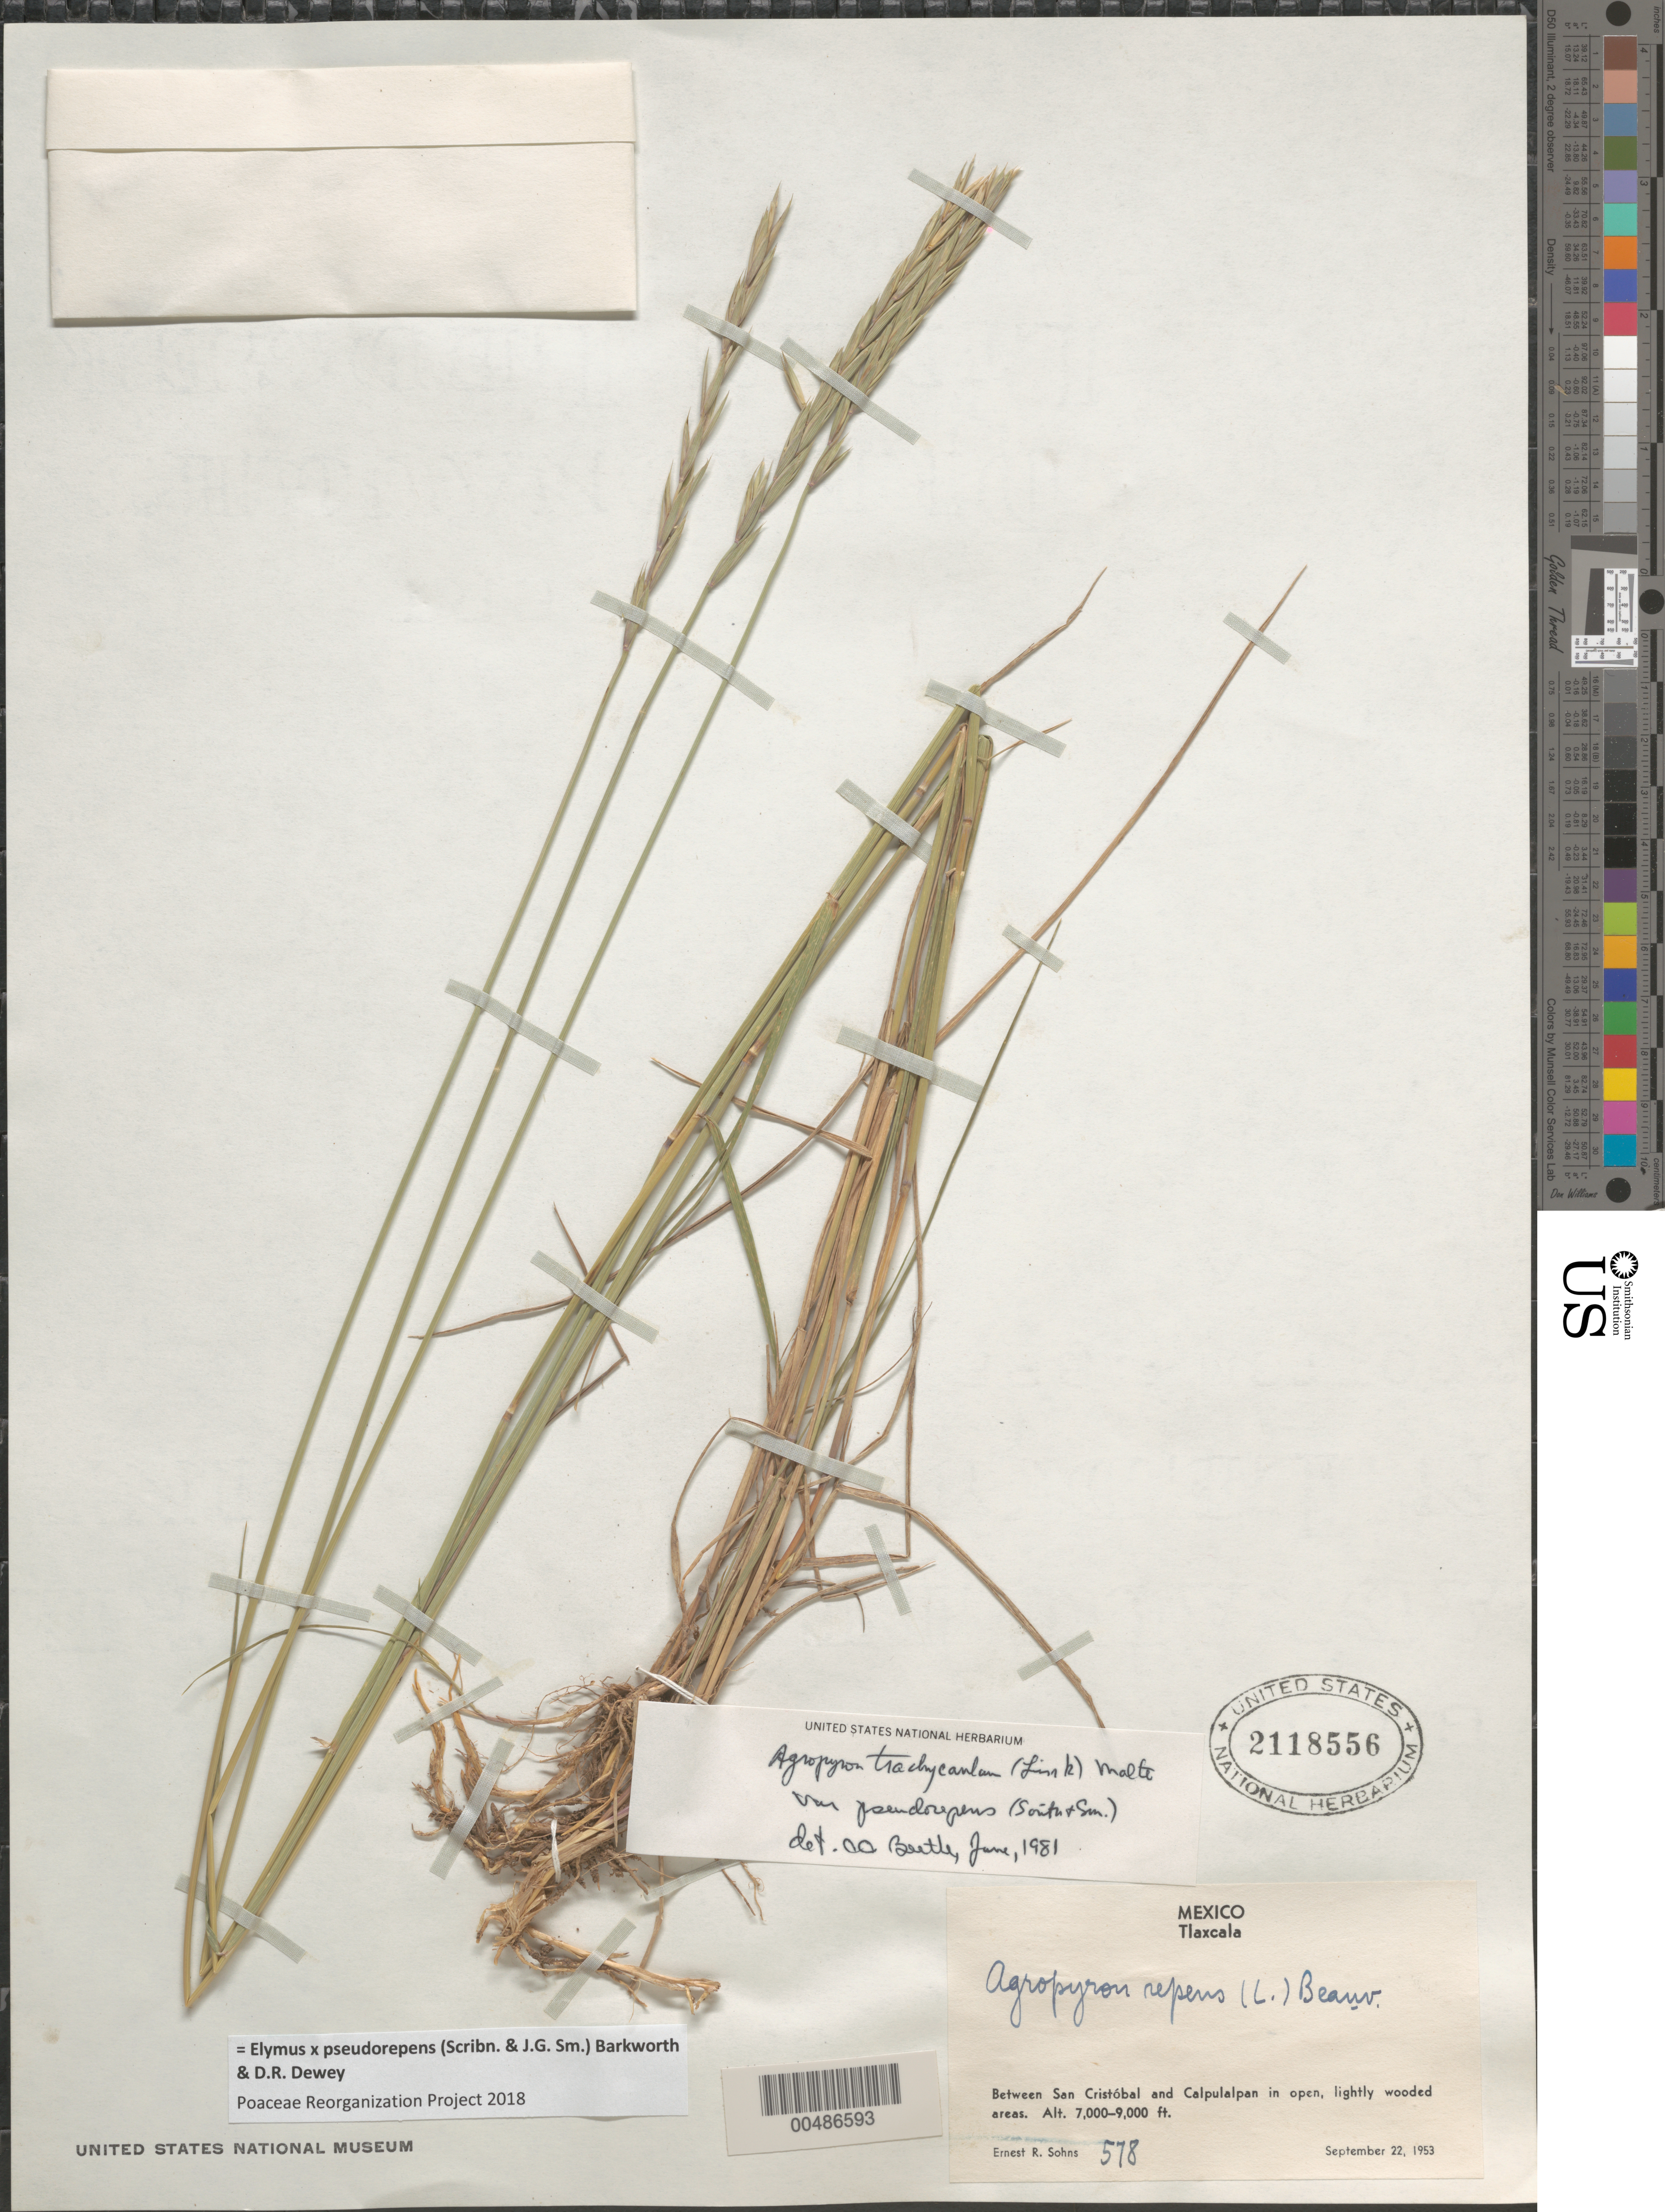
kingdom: Plantae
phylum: Tracheophyta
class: Liliopsida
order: Poales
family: Poaceae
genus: Elymus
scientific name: Elymus x pseudorepens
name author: (Scribn. & J.G. Sm.) Barkworth & Dewey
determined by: Poaceae Reorganization Project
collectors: E. R. Sohns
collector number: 578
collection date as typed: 22 Sep 1953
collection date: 1953-09-22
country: Mexico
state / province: Tlaxcala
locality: between San Cristóbal & Calpulalpan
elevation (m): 2134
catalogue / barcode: US 2118556